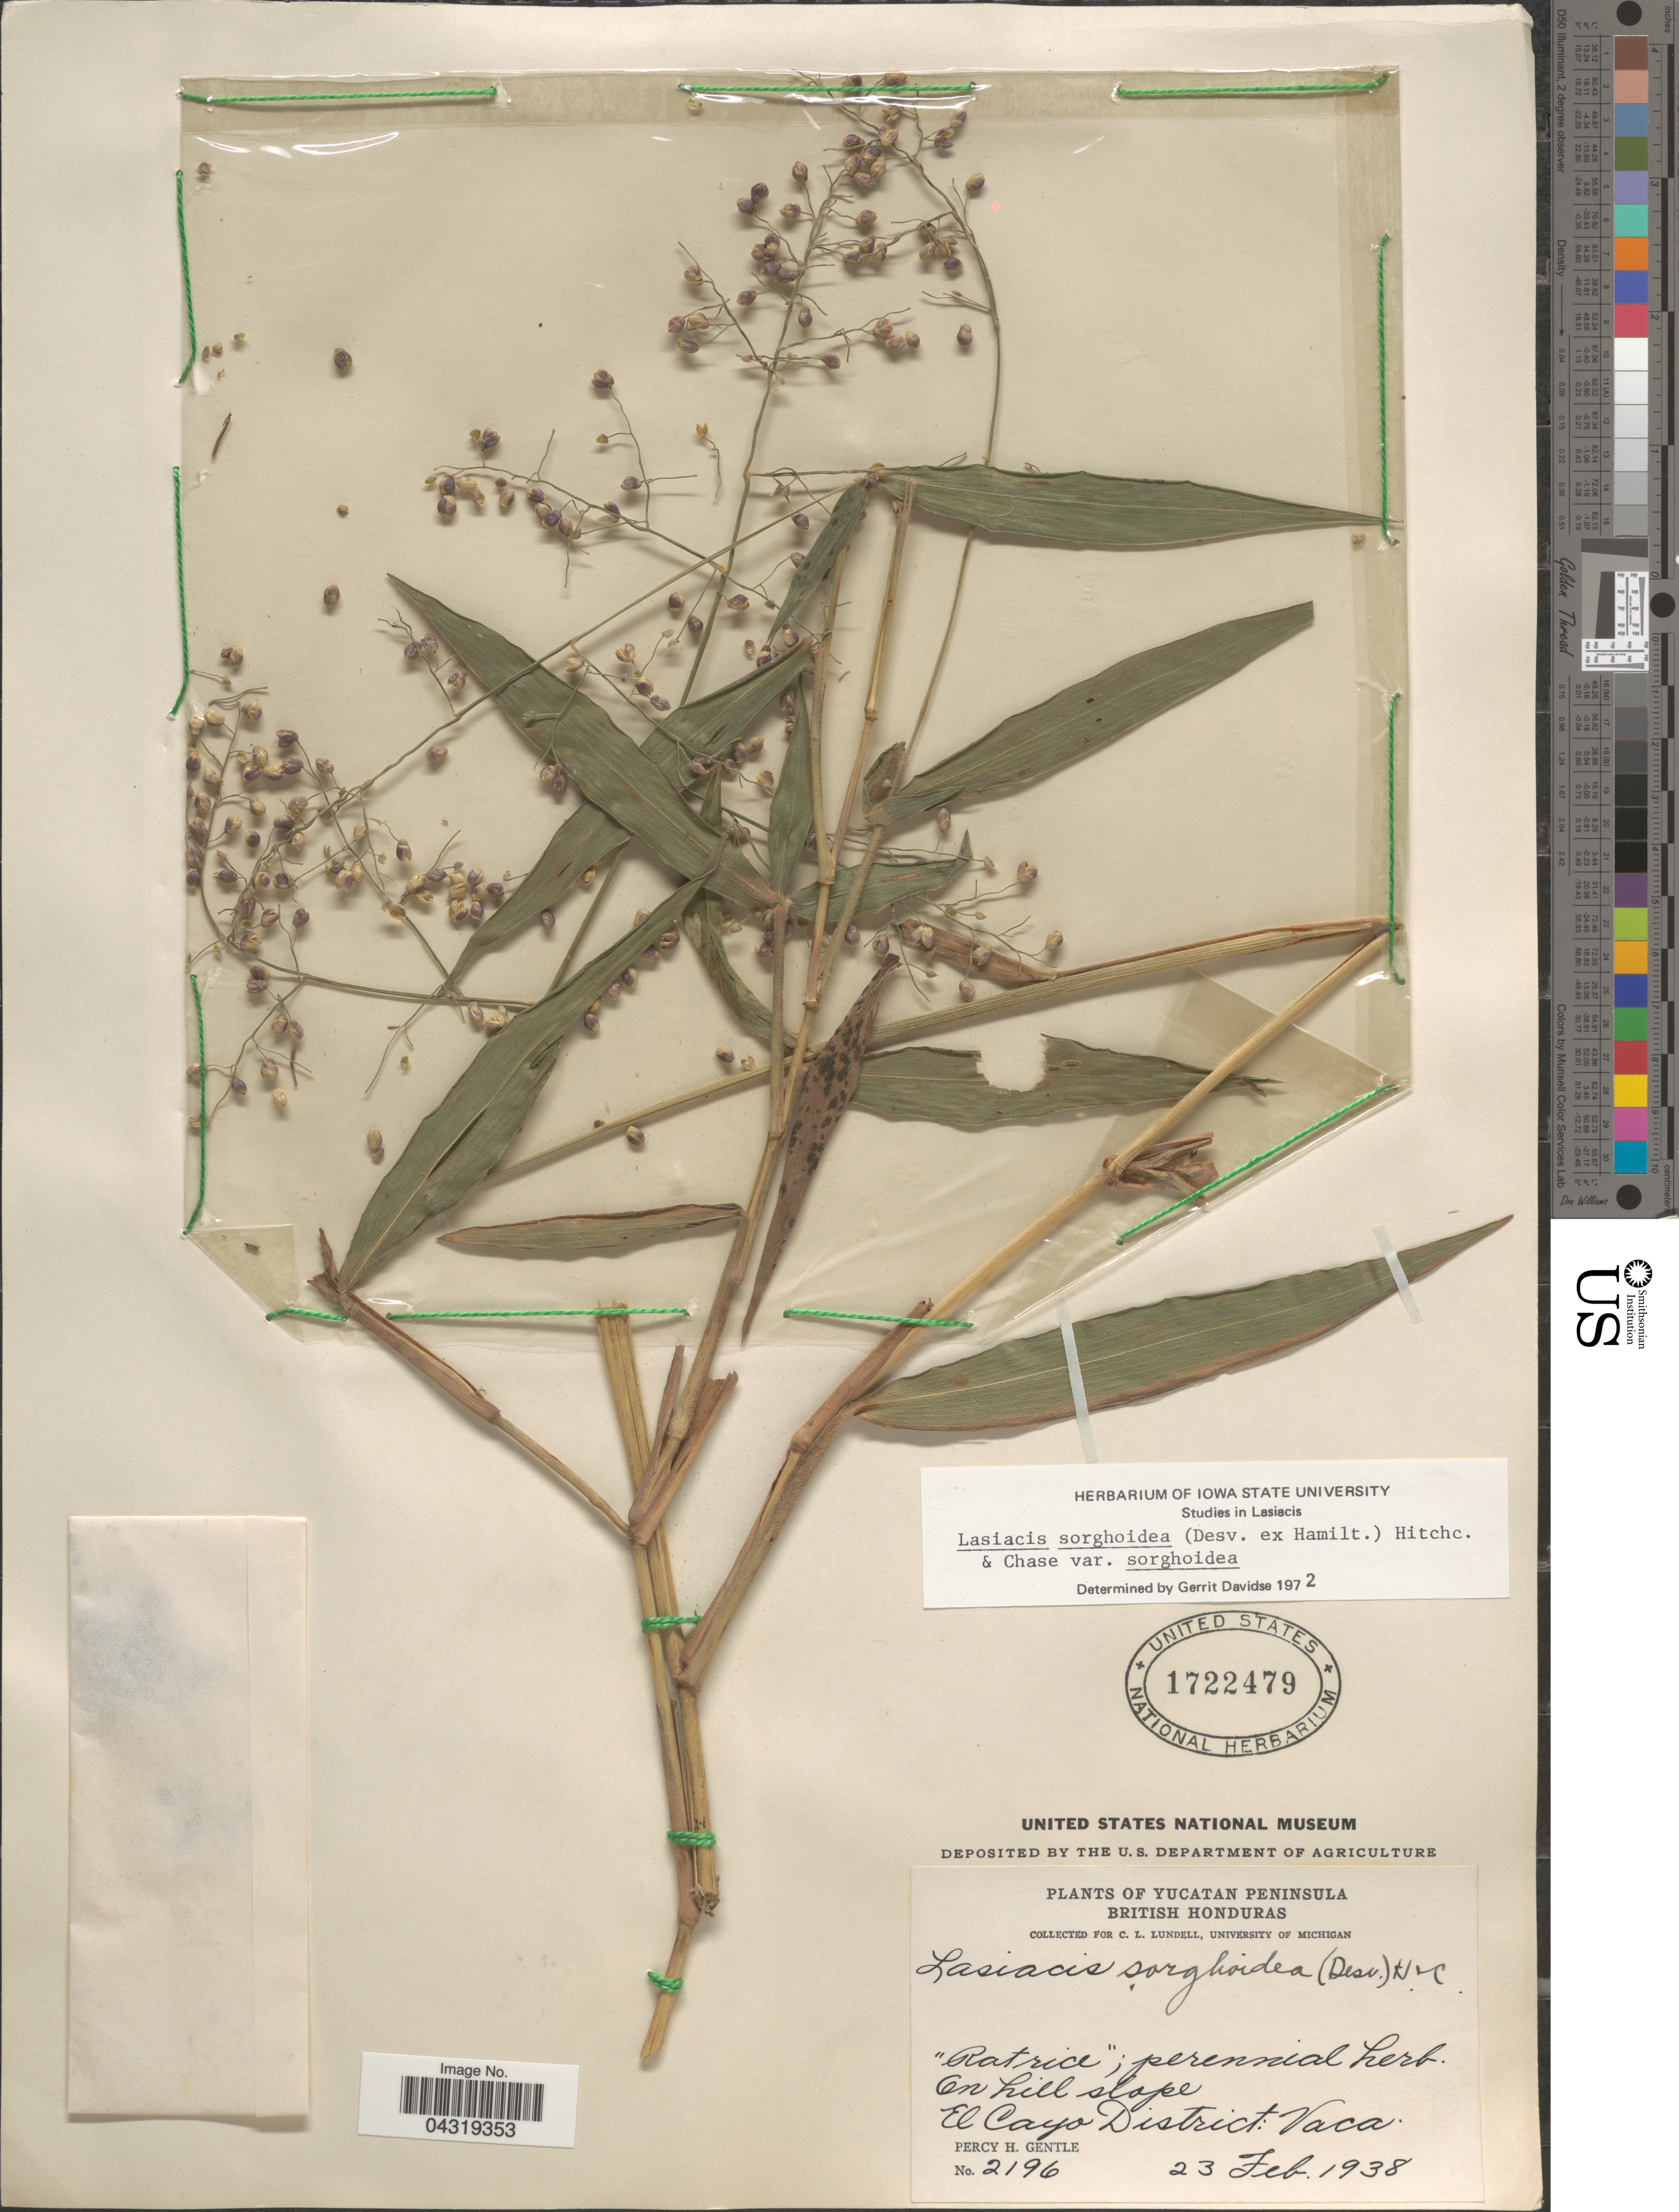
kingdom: Plantae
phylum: Tracheophyta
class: Liliopsida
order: Poales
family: Poaceae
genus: Lasiacis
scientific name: Lasiacis sorghoidea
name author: (Desv. ex Ham.) Hitchc. & Chase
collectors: P. H. Gentle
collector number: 2196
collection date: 1938-02-23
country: Belize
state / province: Cayo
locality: Yucatan Peninsula. British Honduras. On hill slope. El Cayo District: Vaca.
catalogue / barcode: US 1722479